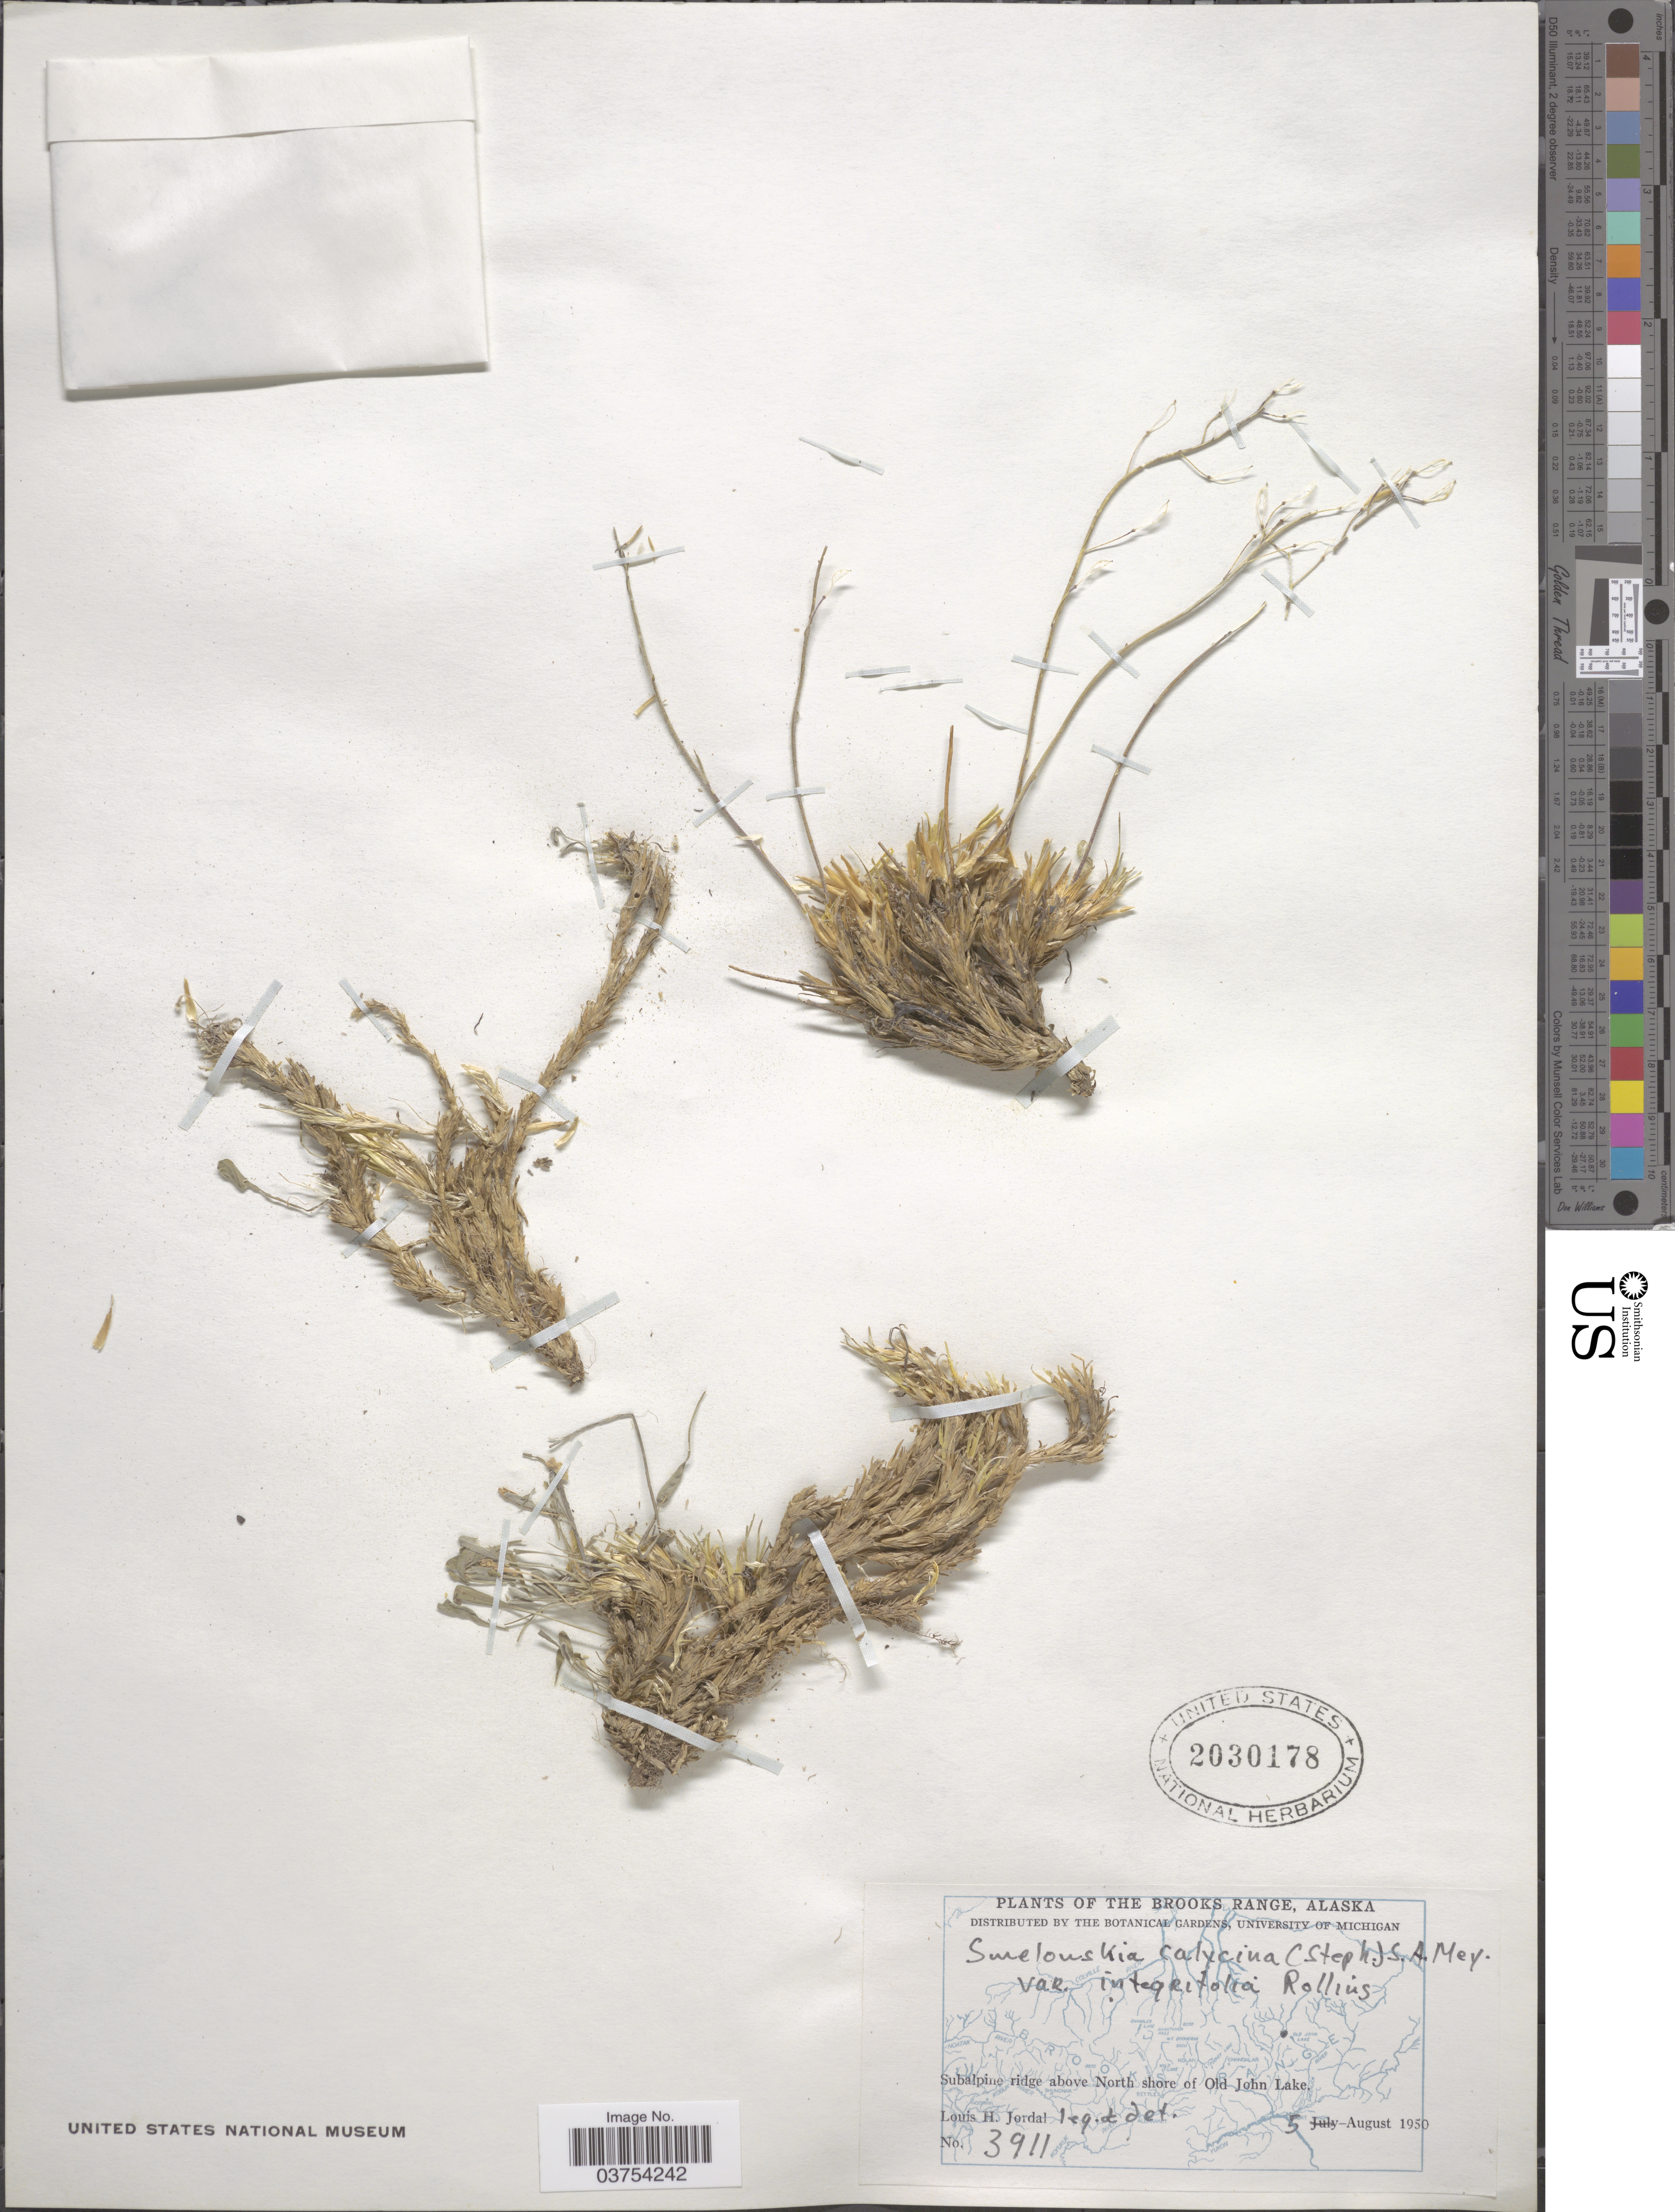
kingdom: Plantae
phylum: Tracheophyta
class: Magnoliopsida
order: Brassicales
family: Brassicaceae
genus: Smelowskia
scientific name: Smelowskia calycina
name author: (Stephan) C.A. Mey.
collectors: L. Jordal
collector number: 3911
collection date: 1950-08-05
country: United States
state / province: Alaska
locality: The Brooks Range. Subalpine ridge above North shore of Old John Lake.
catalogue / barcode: US 2030178